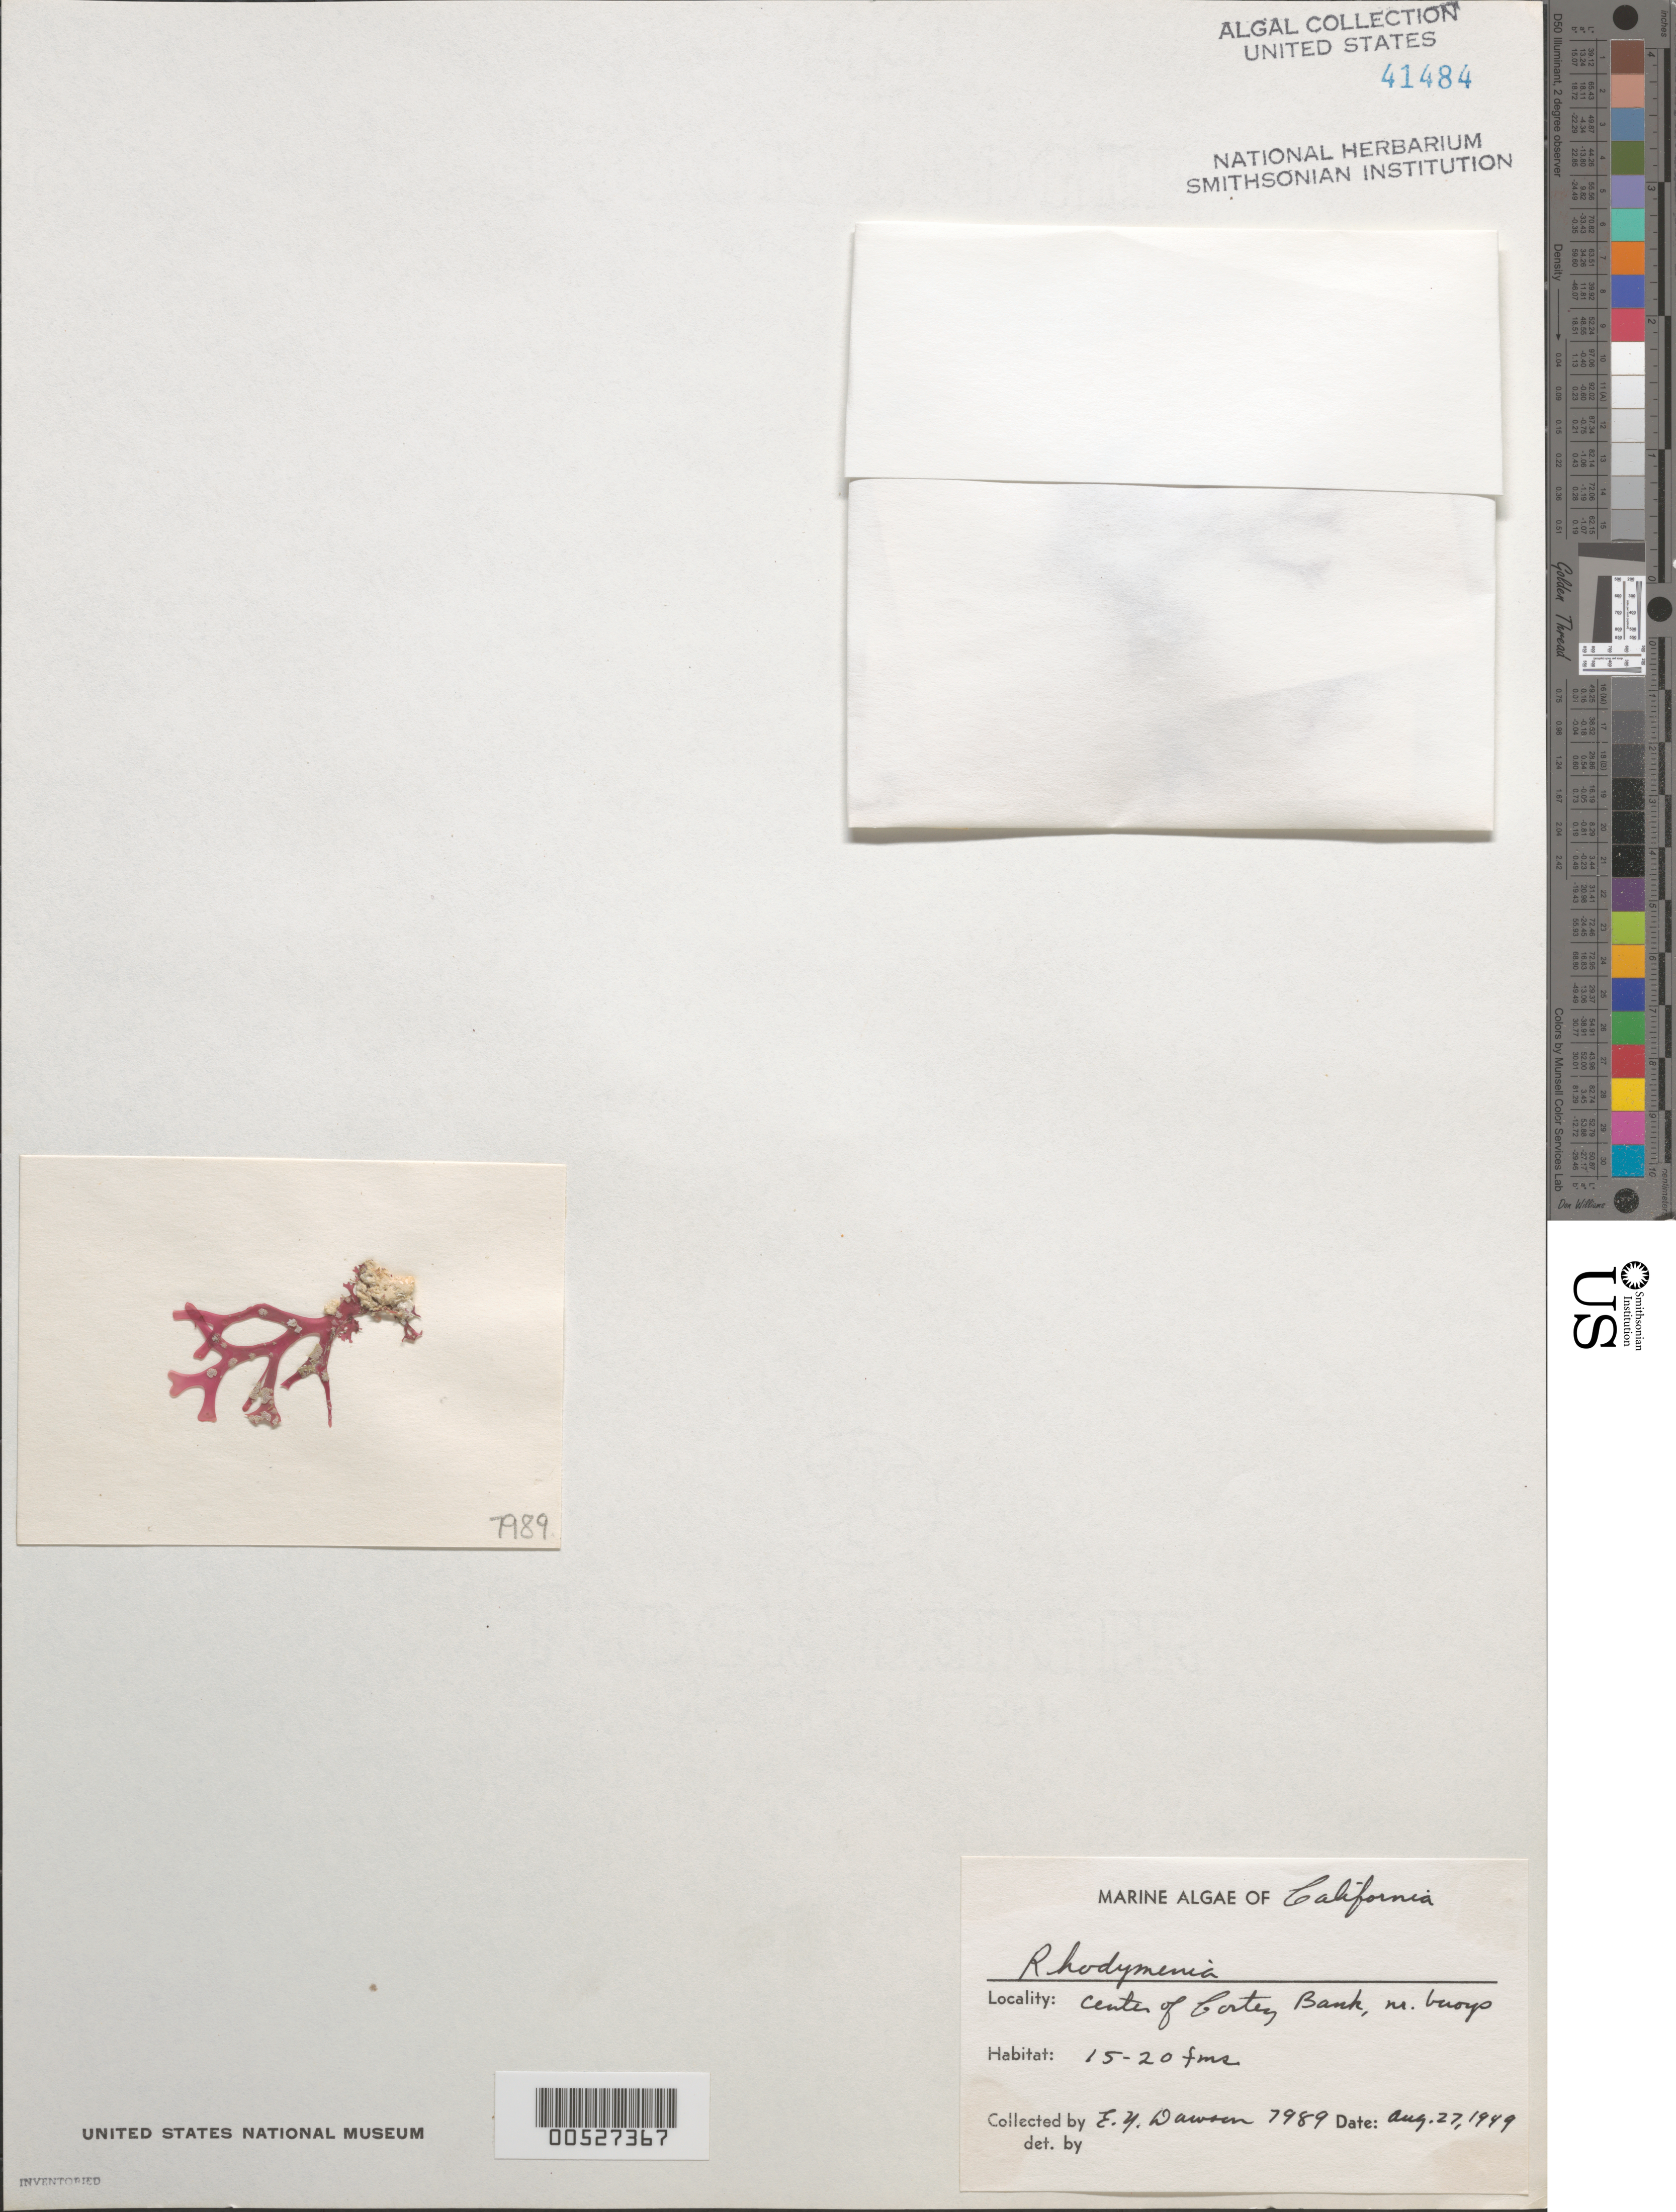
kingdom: Plantae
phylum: Rhodophyta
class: Florideophyceae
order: Rhodymeniales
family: Rhodymeniaceae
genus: Rhodymenia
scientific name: Rhodymenia sp.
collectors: E. Y. Dawson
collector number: EYD 7989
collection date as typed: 27 Aug 1949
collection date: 1949-08-27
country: United States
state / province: California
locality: Center of Cortes Bank (Cortez Bank)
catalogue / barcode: US 41484